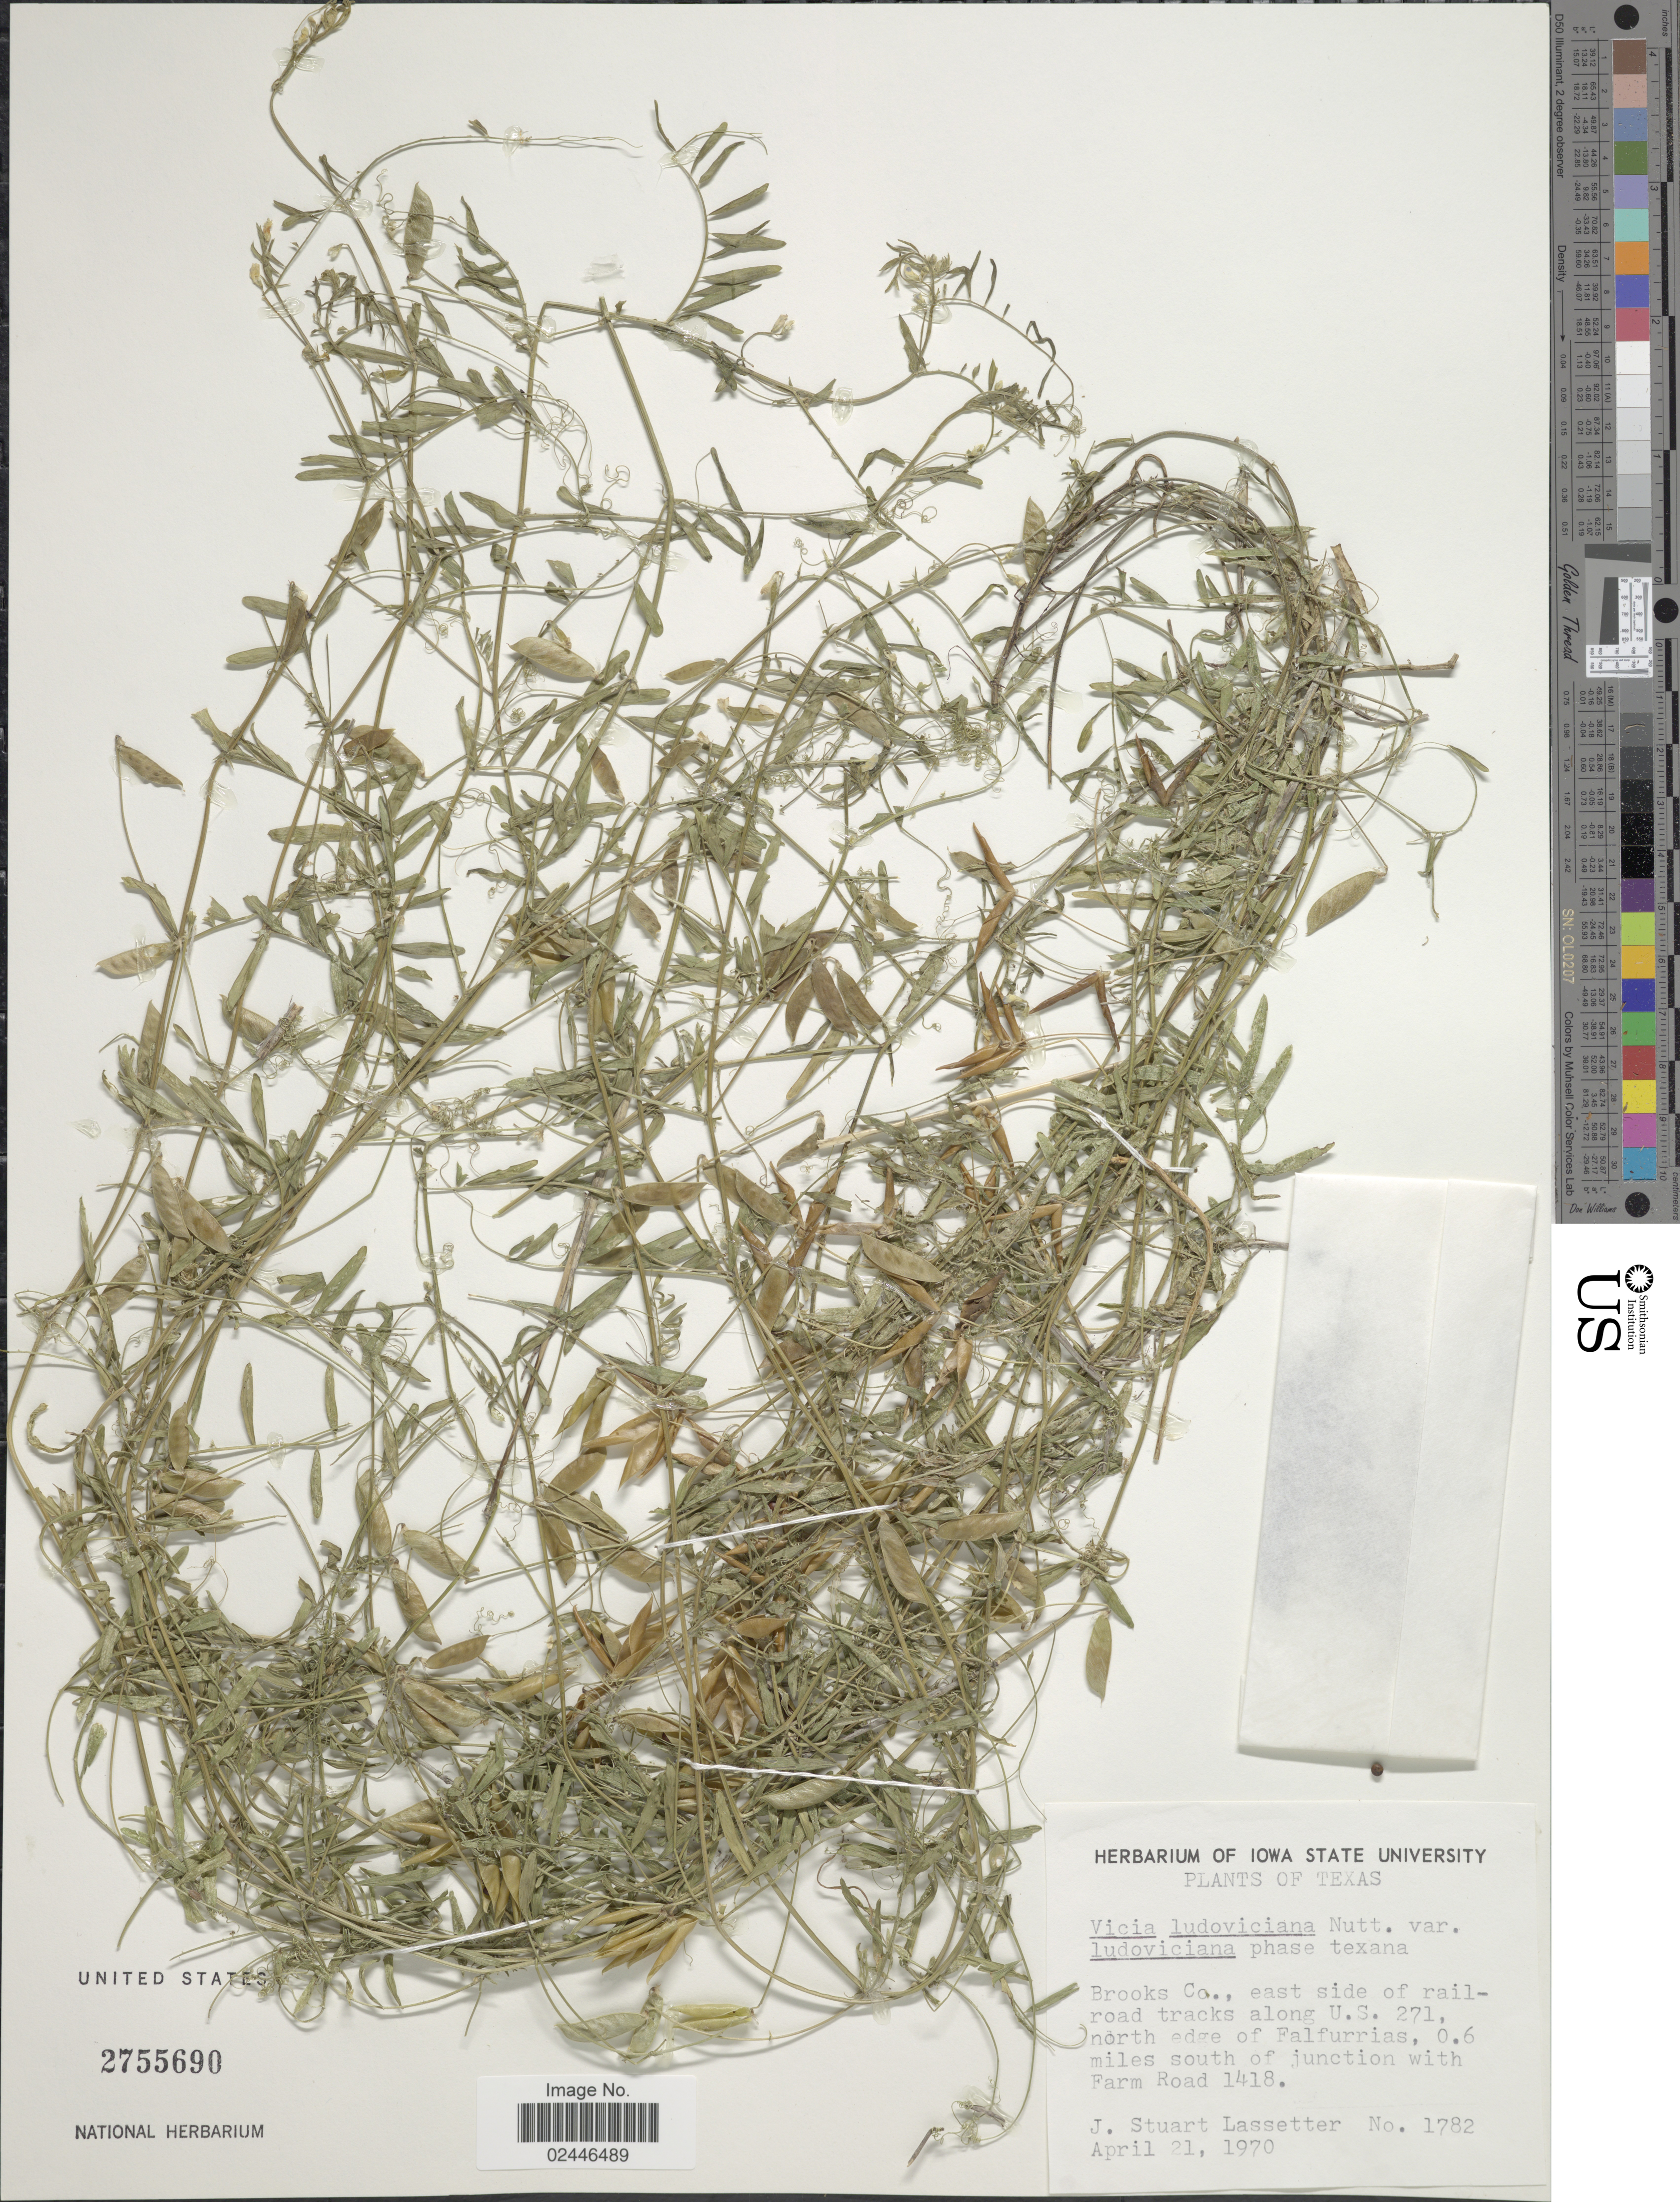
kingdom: Plantae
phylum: Tracheophyta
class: Magnoliopsida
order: Fabales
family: Fabaceae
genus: Vicia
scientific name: Vicia ludoviciana var. ludoviciana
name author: Nutt. ex Torr. & A. Gray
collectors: J. Lassetter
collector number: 1782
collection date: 1970-04-21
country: United States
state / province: Texas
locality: Brooks Co., east side of railroad tracks along U.S. 271, north edge of Falfurrias, 0.6 miles south of junction with Farm Road 1418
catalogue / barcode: US 2755690